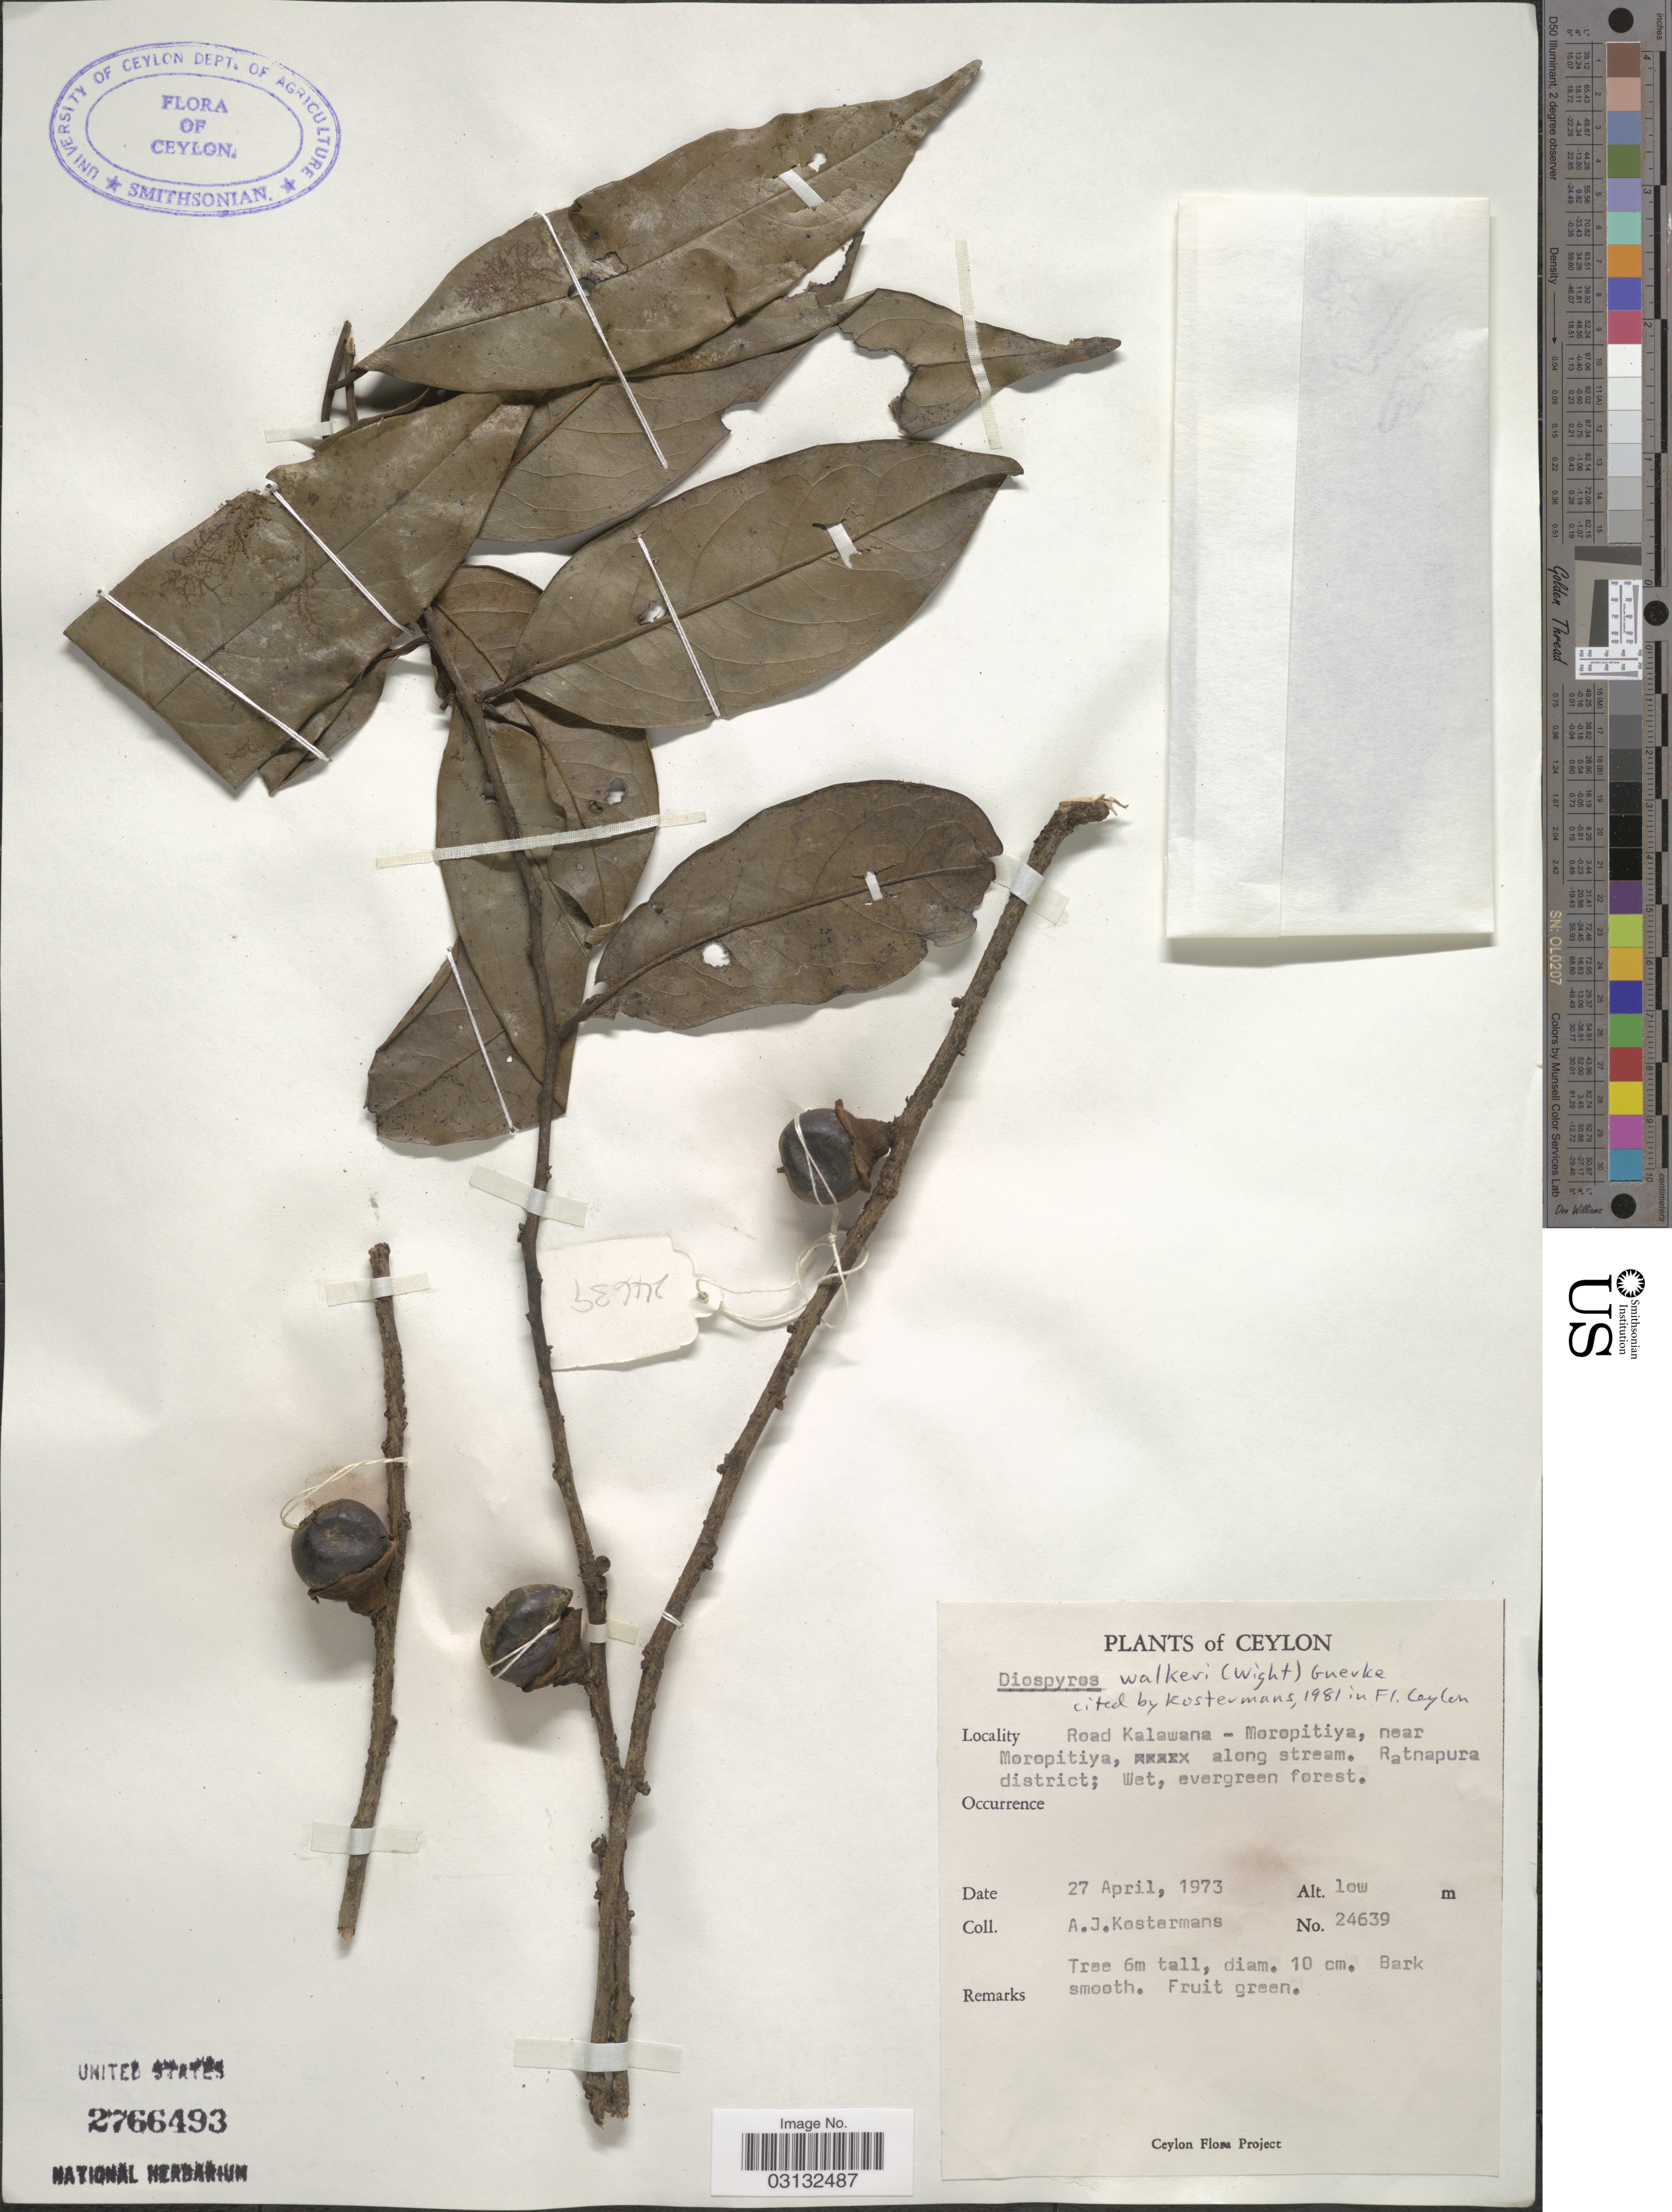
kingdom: Plantae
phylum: Tracheophyta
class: Magnoliopsida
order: Ericales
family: Ebenaceae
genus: Diospyros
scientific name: Diospyros walkeri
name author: (Wight) Gürke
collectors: A. J. G. Kostermans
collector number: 24639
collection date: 1973-04-27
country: Sri Lanka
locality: Ceylon. Road Kalawana - Moropitiya, near Moropitiya, along stream. Ratnapura district.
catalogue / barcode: US 2766493